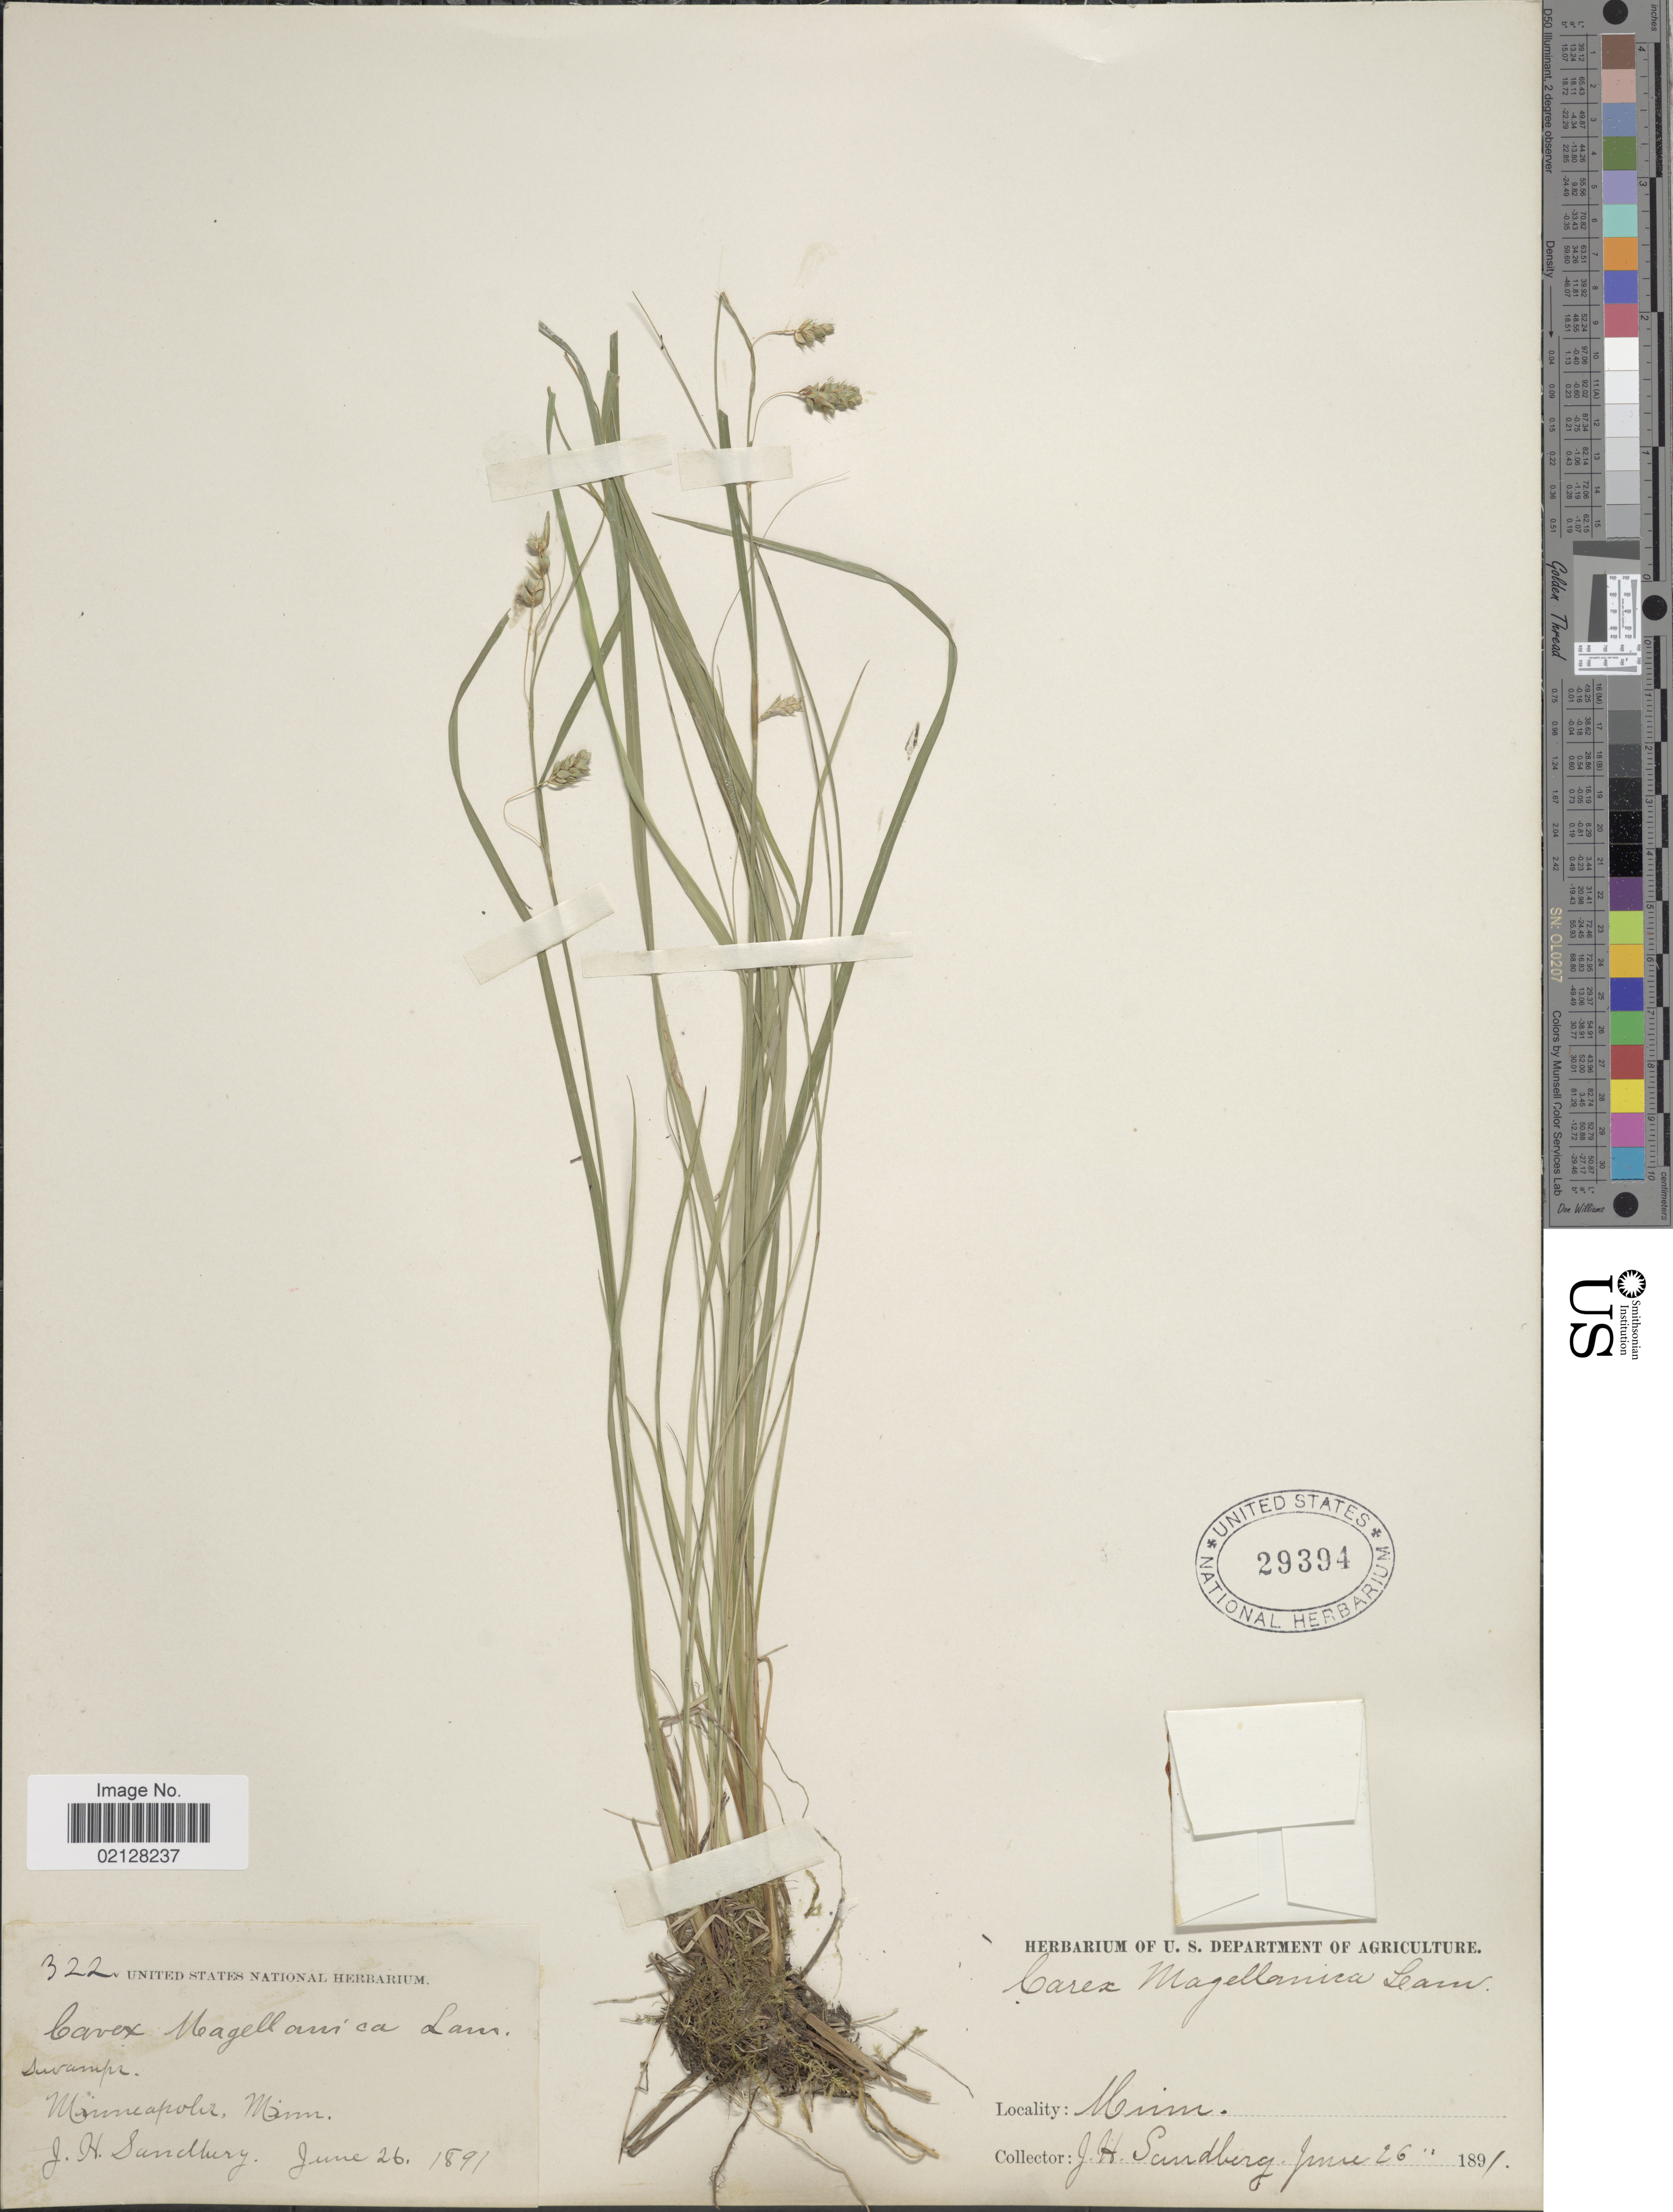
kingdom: Plantae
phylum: Tracheophyta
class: Liliopsida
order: Poales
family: Cyperaceae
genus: Carex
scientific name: Carex magellanica subsp. irrigua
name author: (Wahlenb.) Hiitonen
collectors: J. H. Sandberg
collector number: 322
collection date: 1891-06-26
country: United States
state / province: Minnesota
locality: Minneapolis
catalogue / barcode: US 29394